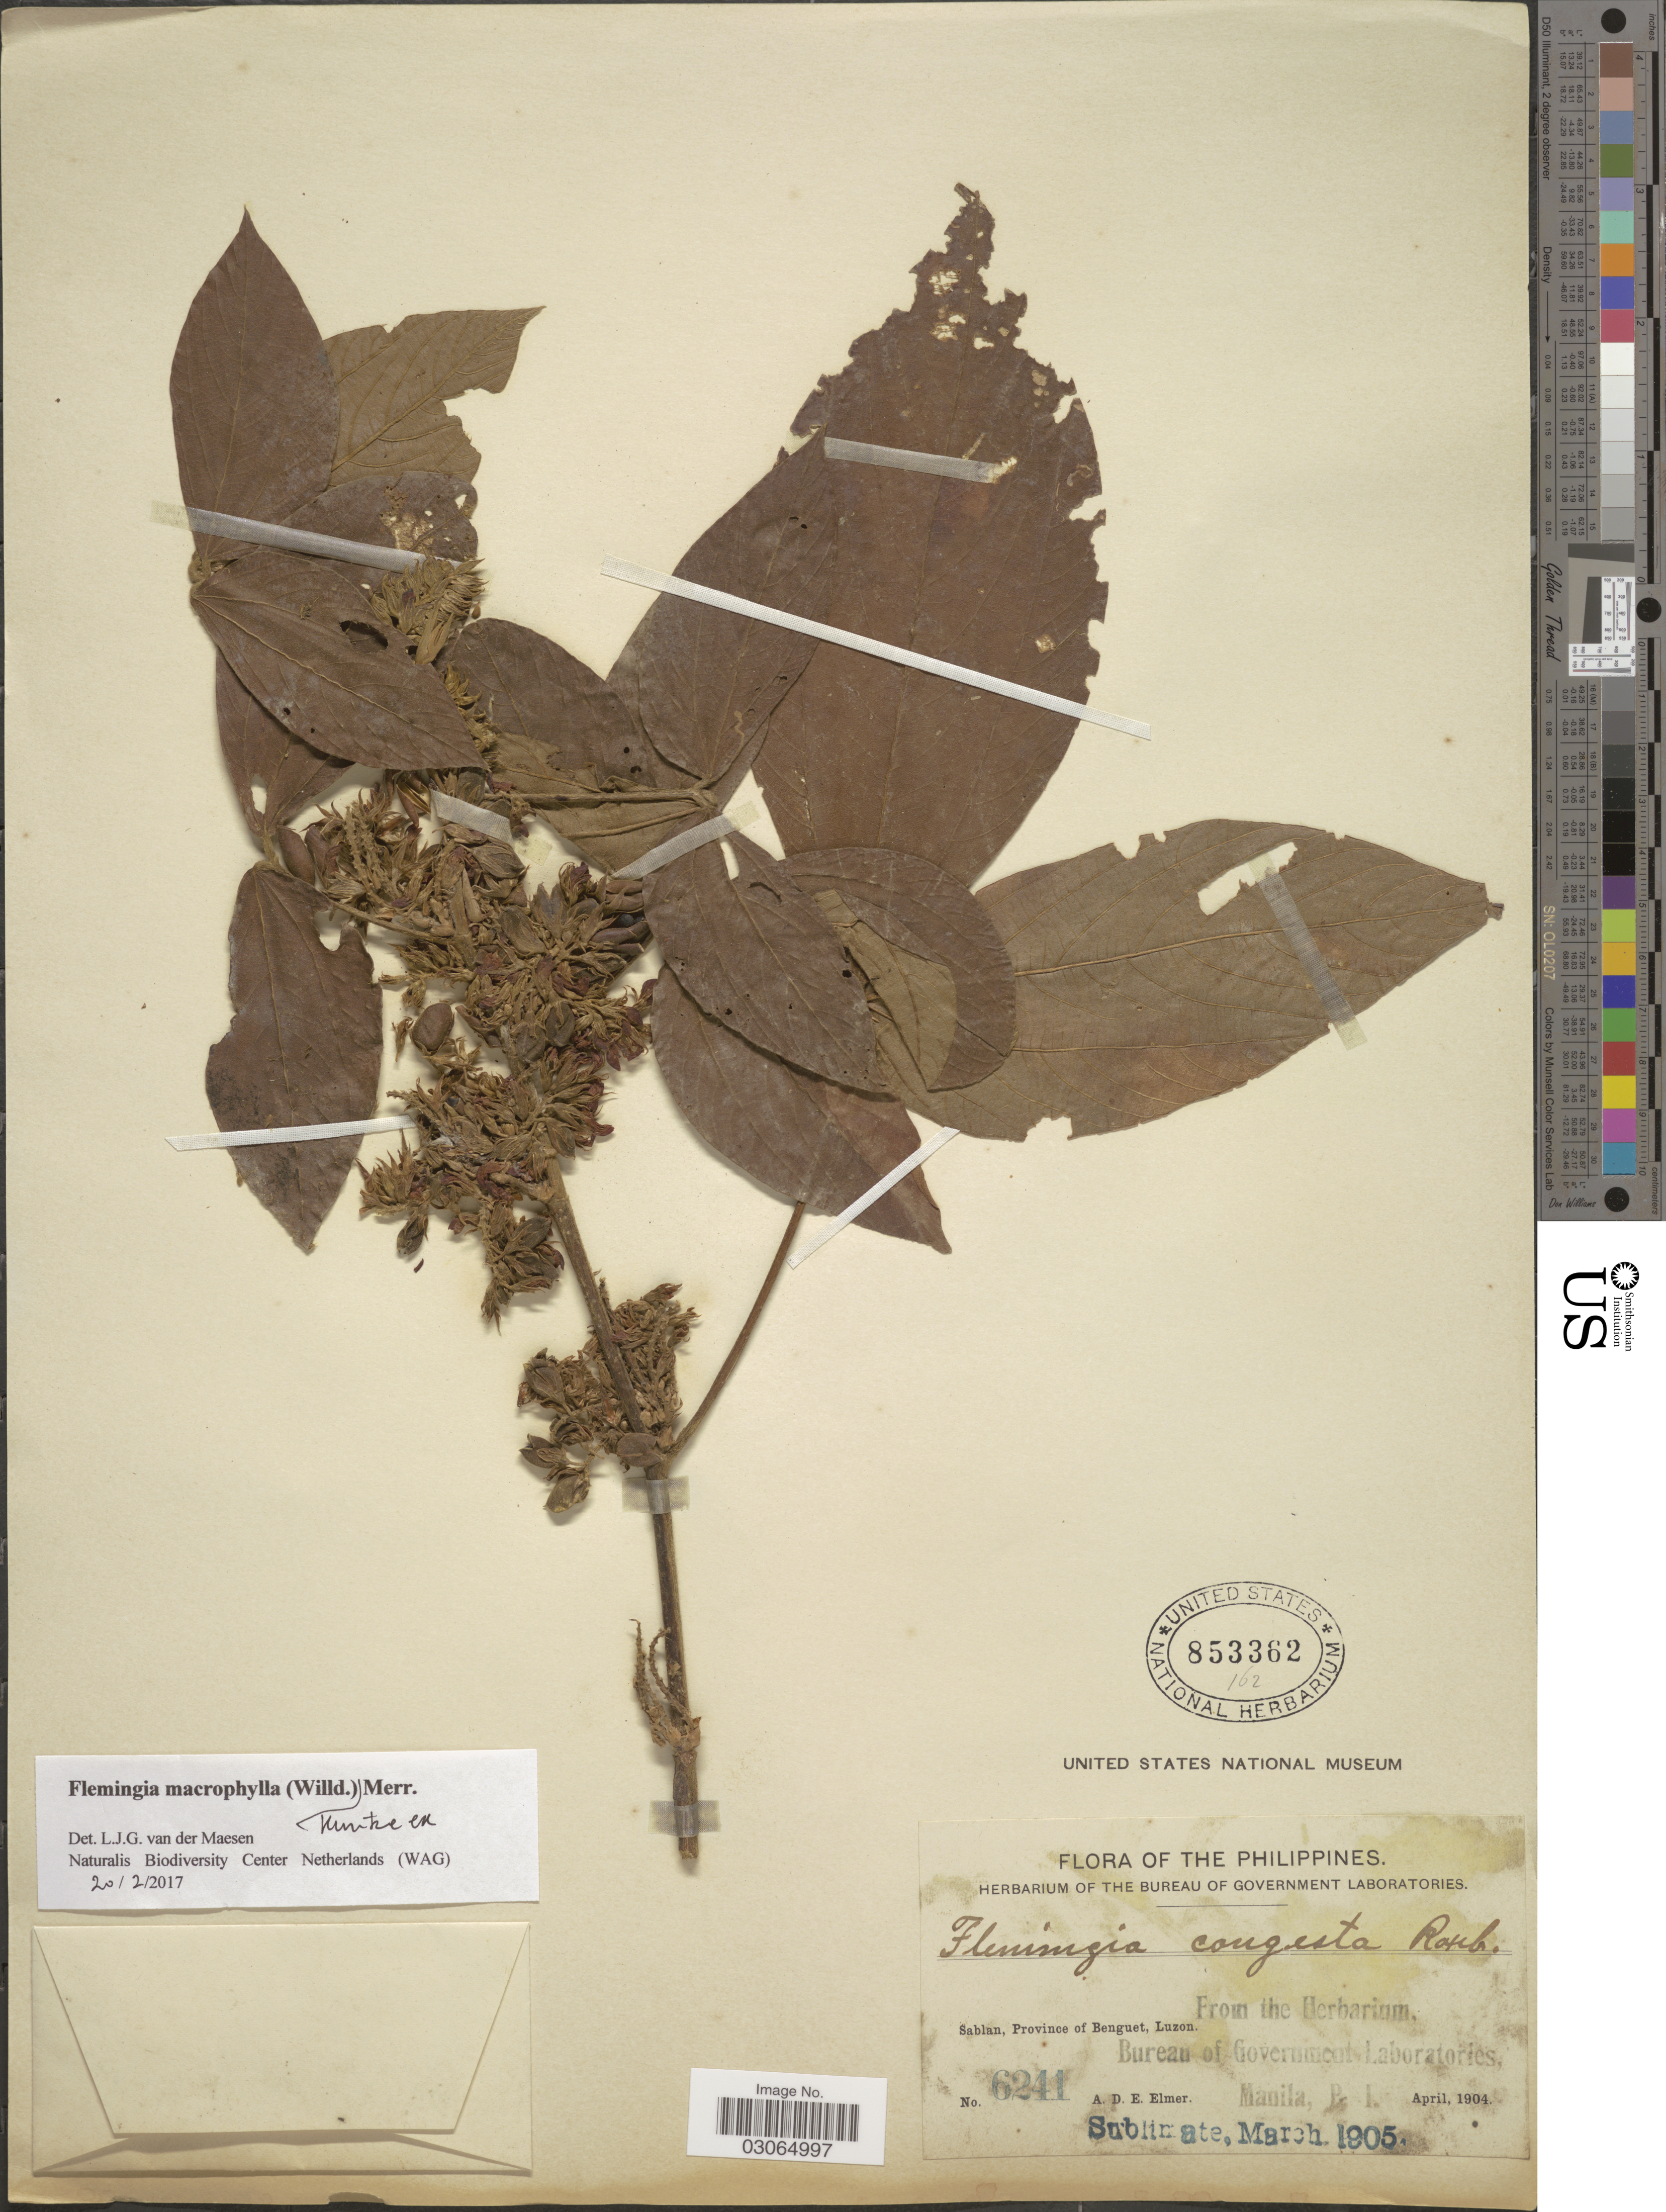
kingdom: Plantae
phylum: Tracheophyta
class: Magnoliopsida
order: Fabales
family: Fabaceae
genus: Flemingia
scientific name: Flemingia macrophylla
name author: (Willd.) Kuntze ex Merr.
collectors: A. D. E. Elmer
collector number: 6241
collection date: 1904-04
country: Philippines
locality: Sablan, Province of Benguet, Luzon.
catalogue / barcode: US 853362